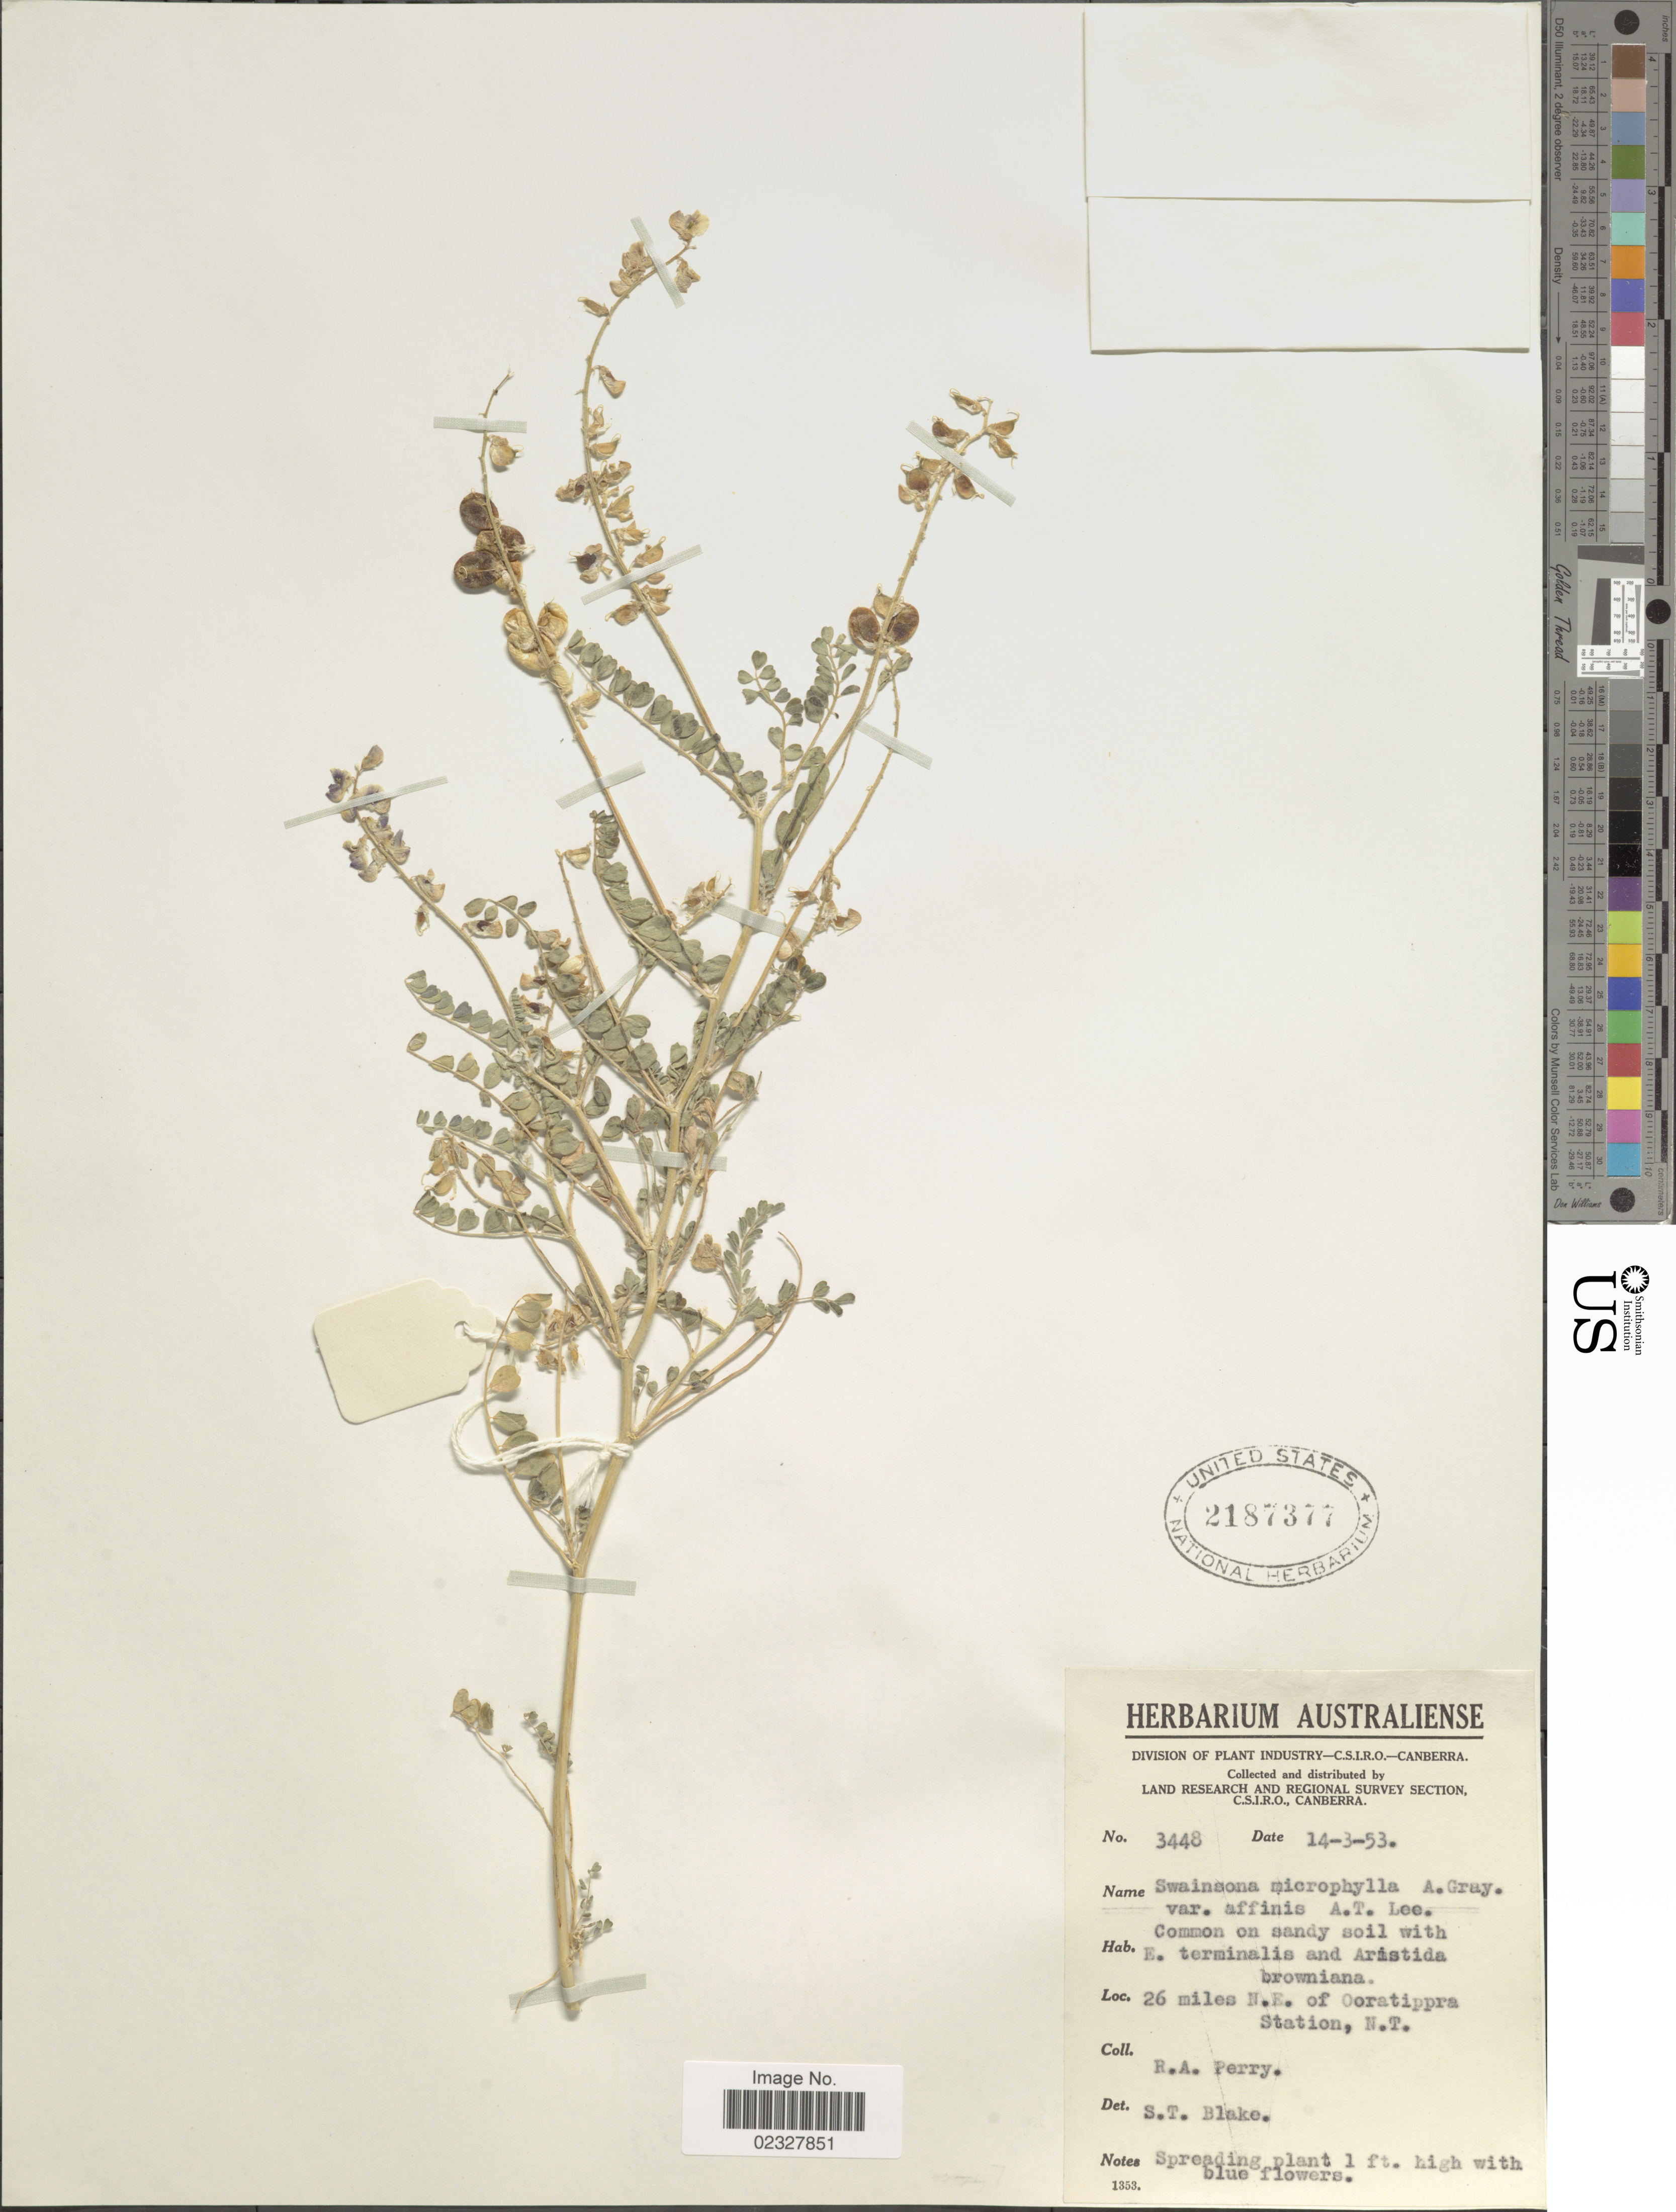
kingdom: Plantae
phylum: Tracheophyta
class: Magnoliopsida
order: Fabales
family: Fabaceae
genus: Swainsona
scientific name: Swainsona microphylla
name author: A. Gray in Wilkes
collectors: Perry, R. A.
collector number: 3448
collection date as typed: Transcribed d/m/y: 14/3/53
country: Australia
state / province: Northern Territory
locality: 26 miles N.E. of Ooratippra Station, N.T.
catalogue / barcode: US 2187377